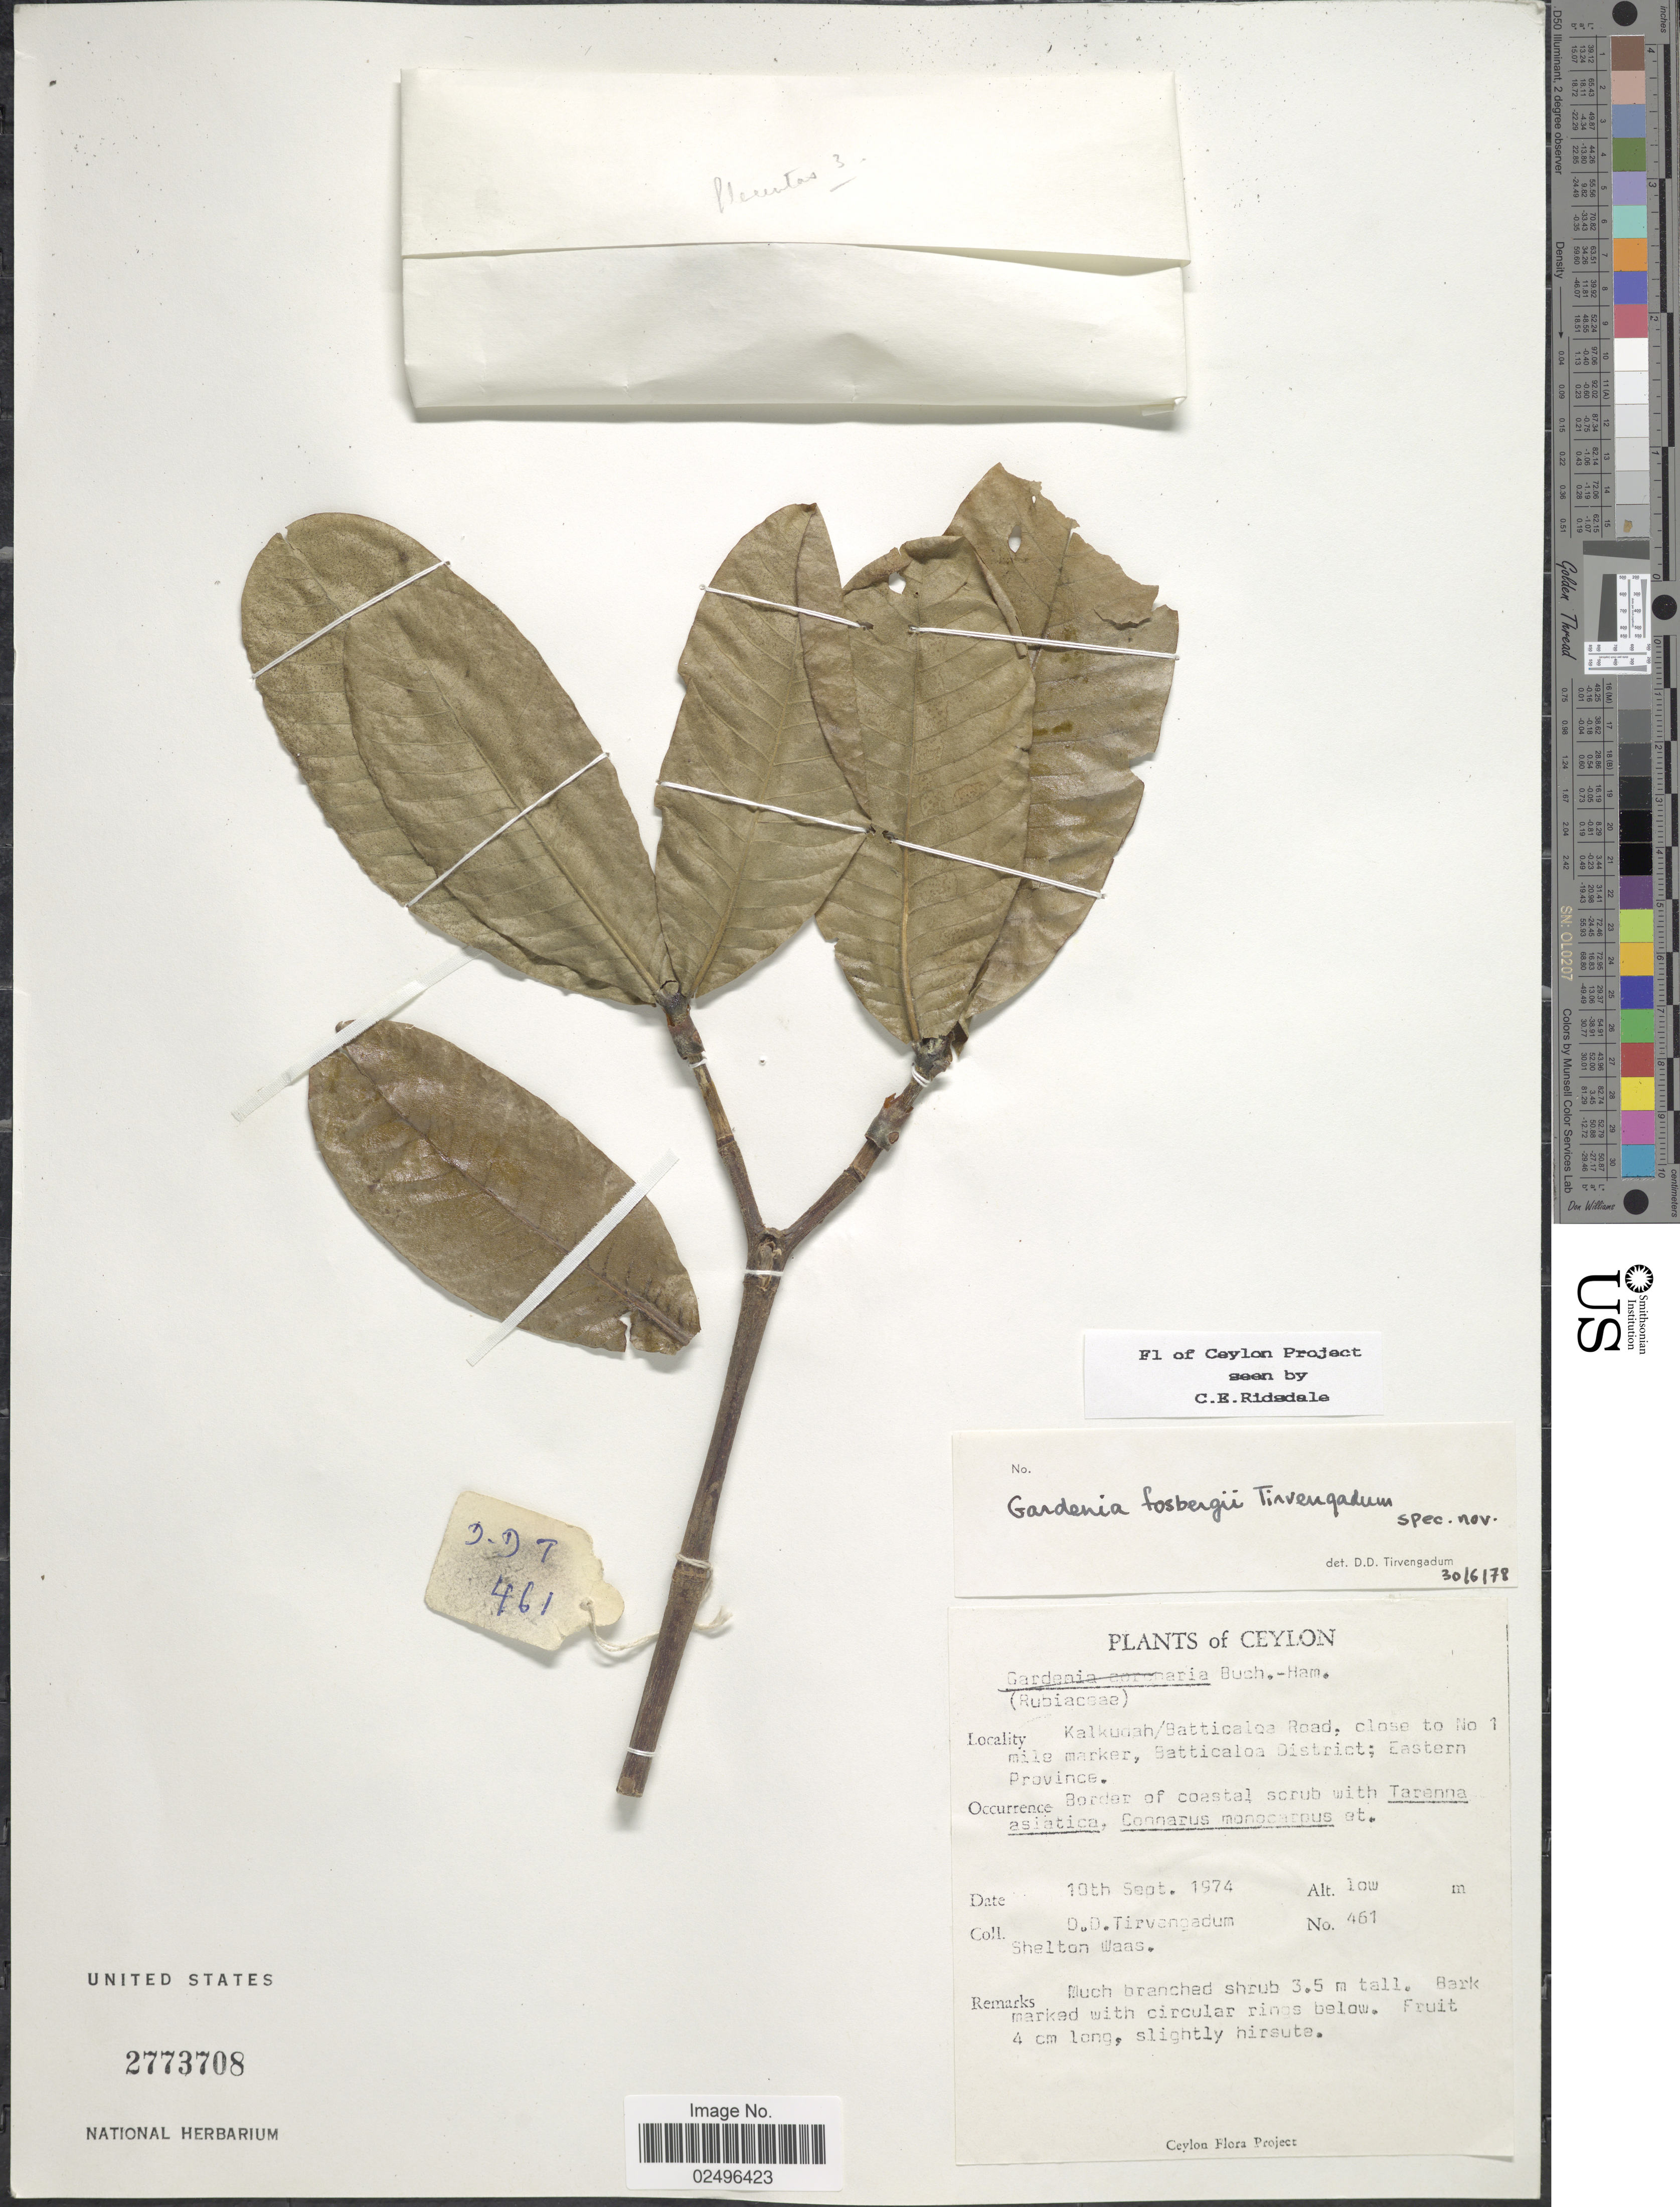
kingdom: Plantae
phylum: Tracheophyta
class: Magnoliopsida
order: Gentianales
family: Rubiaceae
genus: Gardenia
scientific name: Gardenia fosbergii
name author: Tirveng.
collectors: D. Tirvangadum & S. Waas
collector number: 461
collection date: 1974-09-10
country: Sri Lanka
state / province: Eastern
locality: Kalkudah/Batticalao Road, close to No 1 mile marker, Battialoa District, Eastern Province, Ceylon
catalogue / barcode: US 2773708